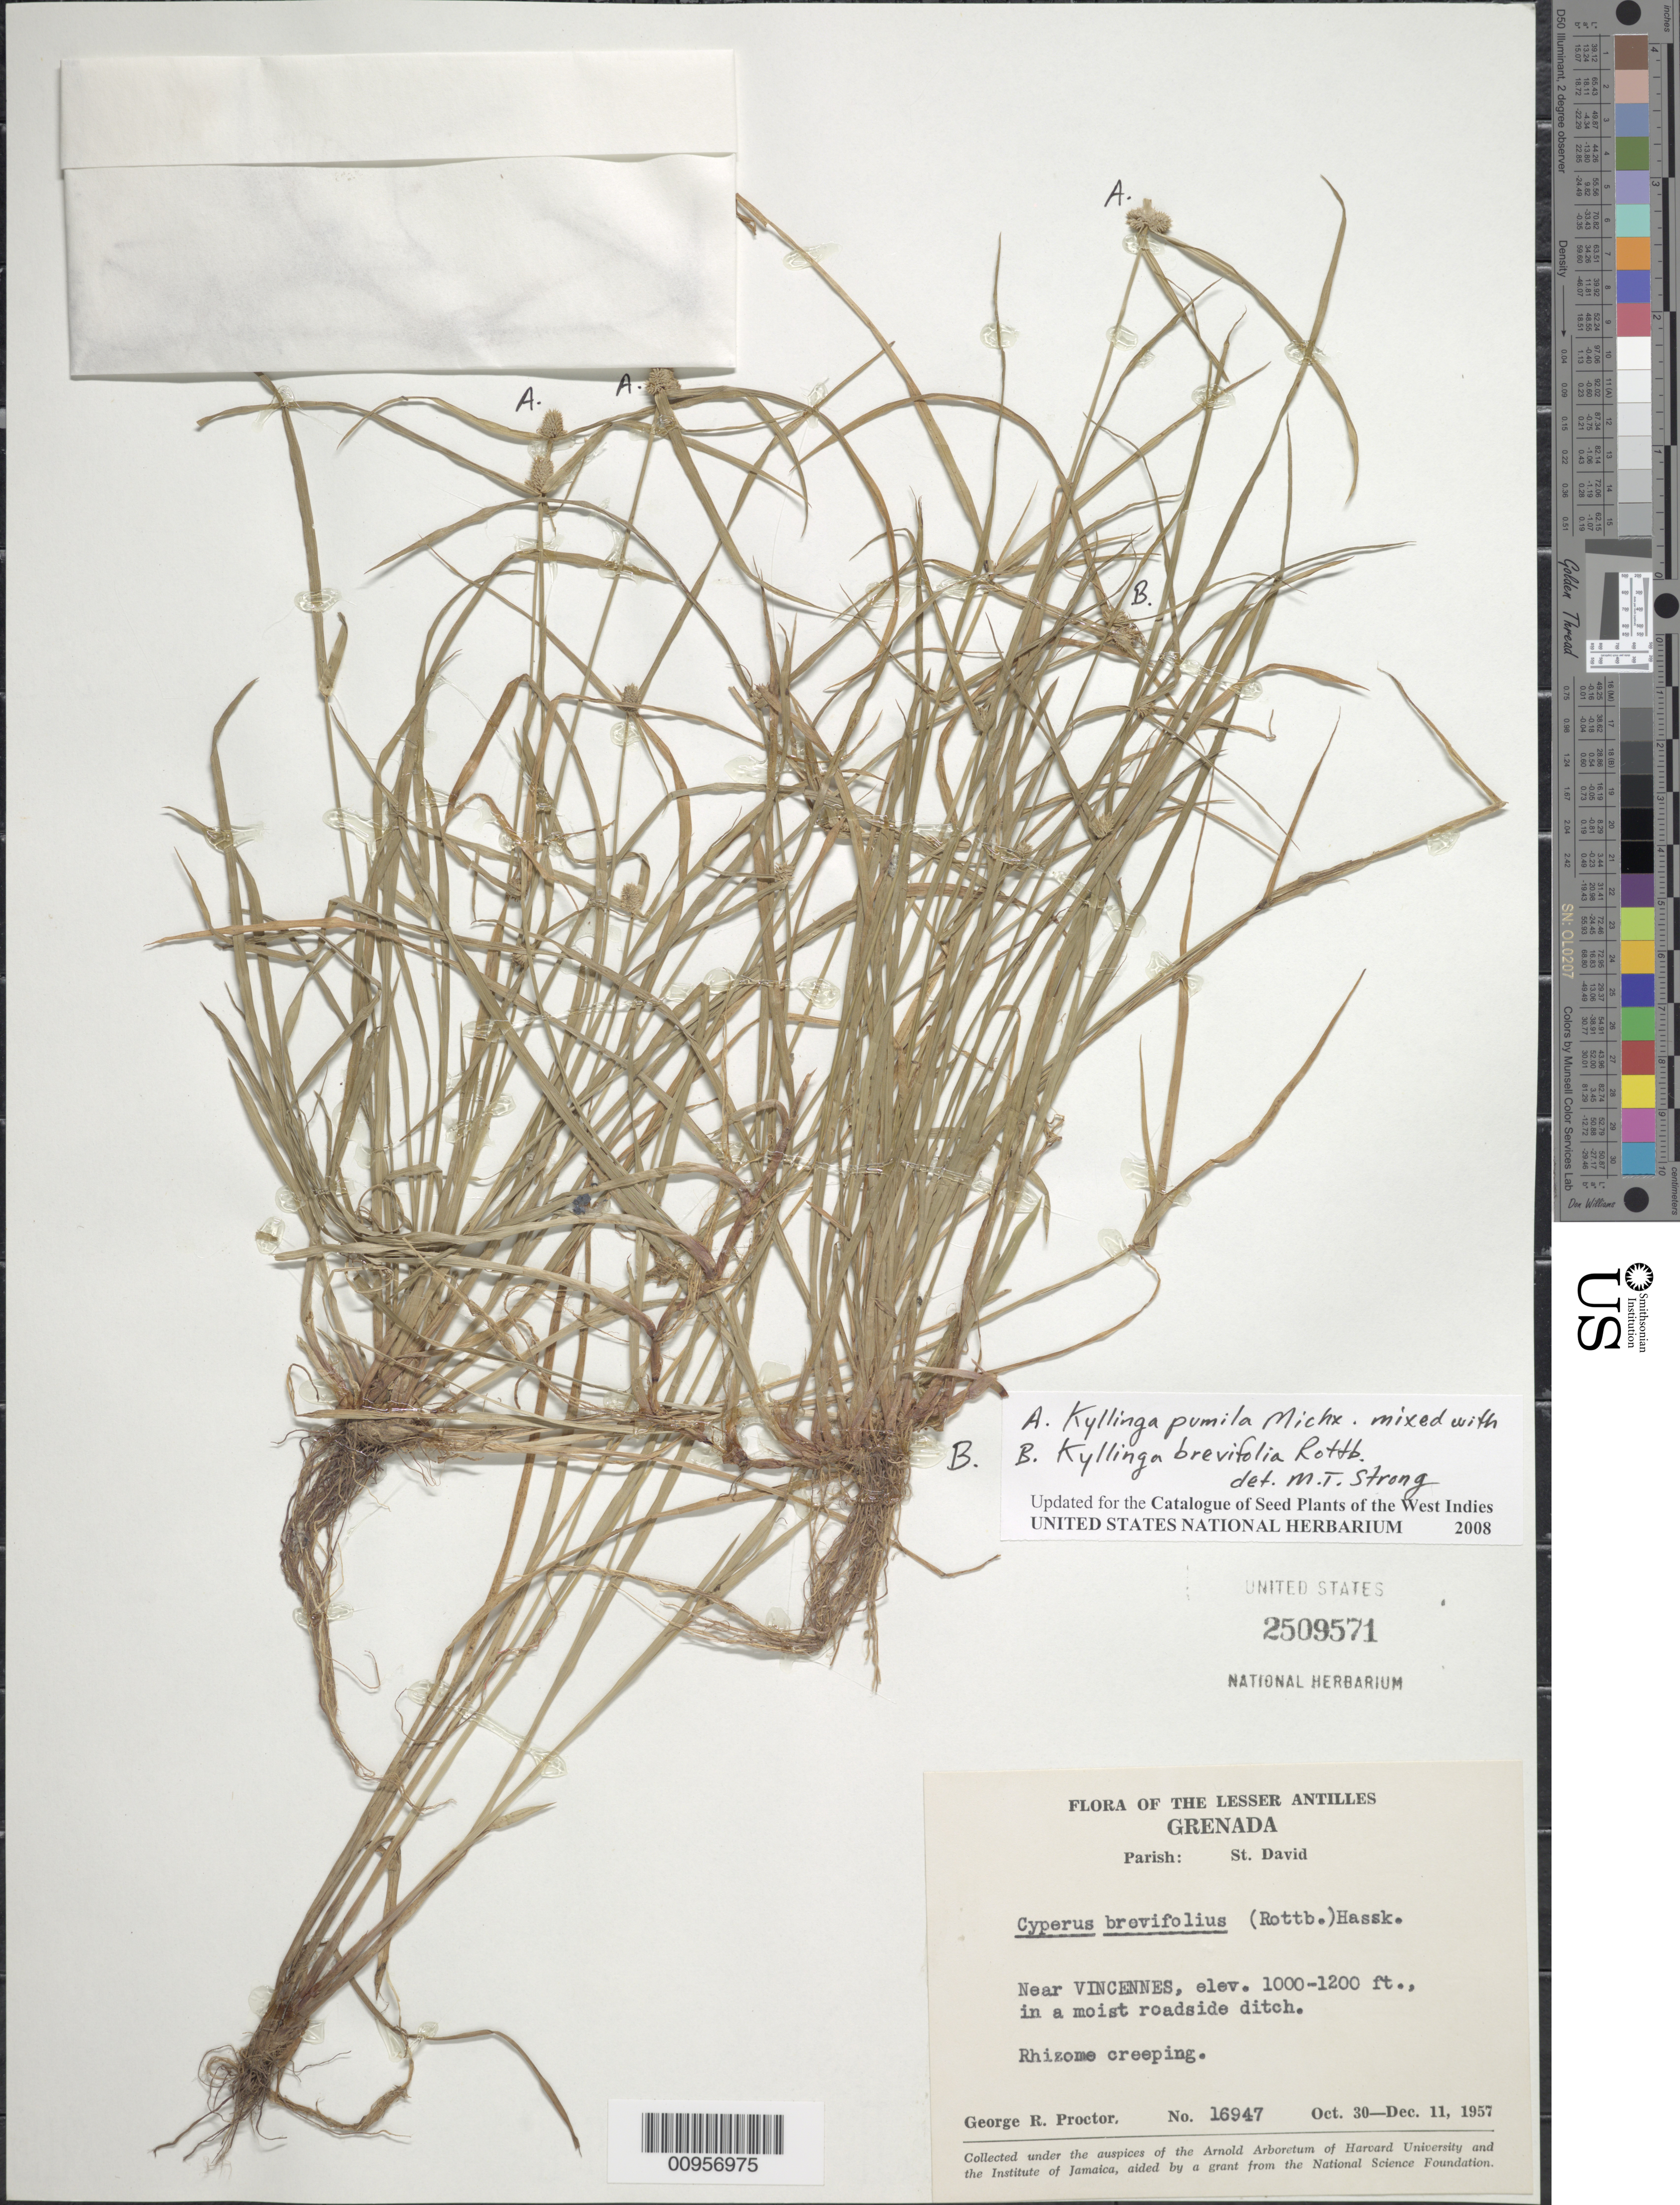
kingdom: Plantae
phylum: Tracheophyta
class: Liliopsida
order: Poales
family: Cyperaceae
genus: Cyperus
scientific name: Cyperus hortensis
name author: (Salzm. ex Steud.) Dorr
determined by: Strong, Mark T., (BOT), Smithsonian Institution - National Museum of Natural History (UNITED STATES)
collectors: G. R. Proctor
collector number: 16947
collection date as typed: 30 Oct 1957 to 11 Dec 1957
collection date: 1957-10-30/1957-12-11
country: Grenada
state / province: Saint David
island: Grenada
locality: Near Vincennes, roadside ditch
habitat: In a moist roadside ditch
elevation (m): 305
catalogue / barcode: US 2509571